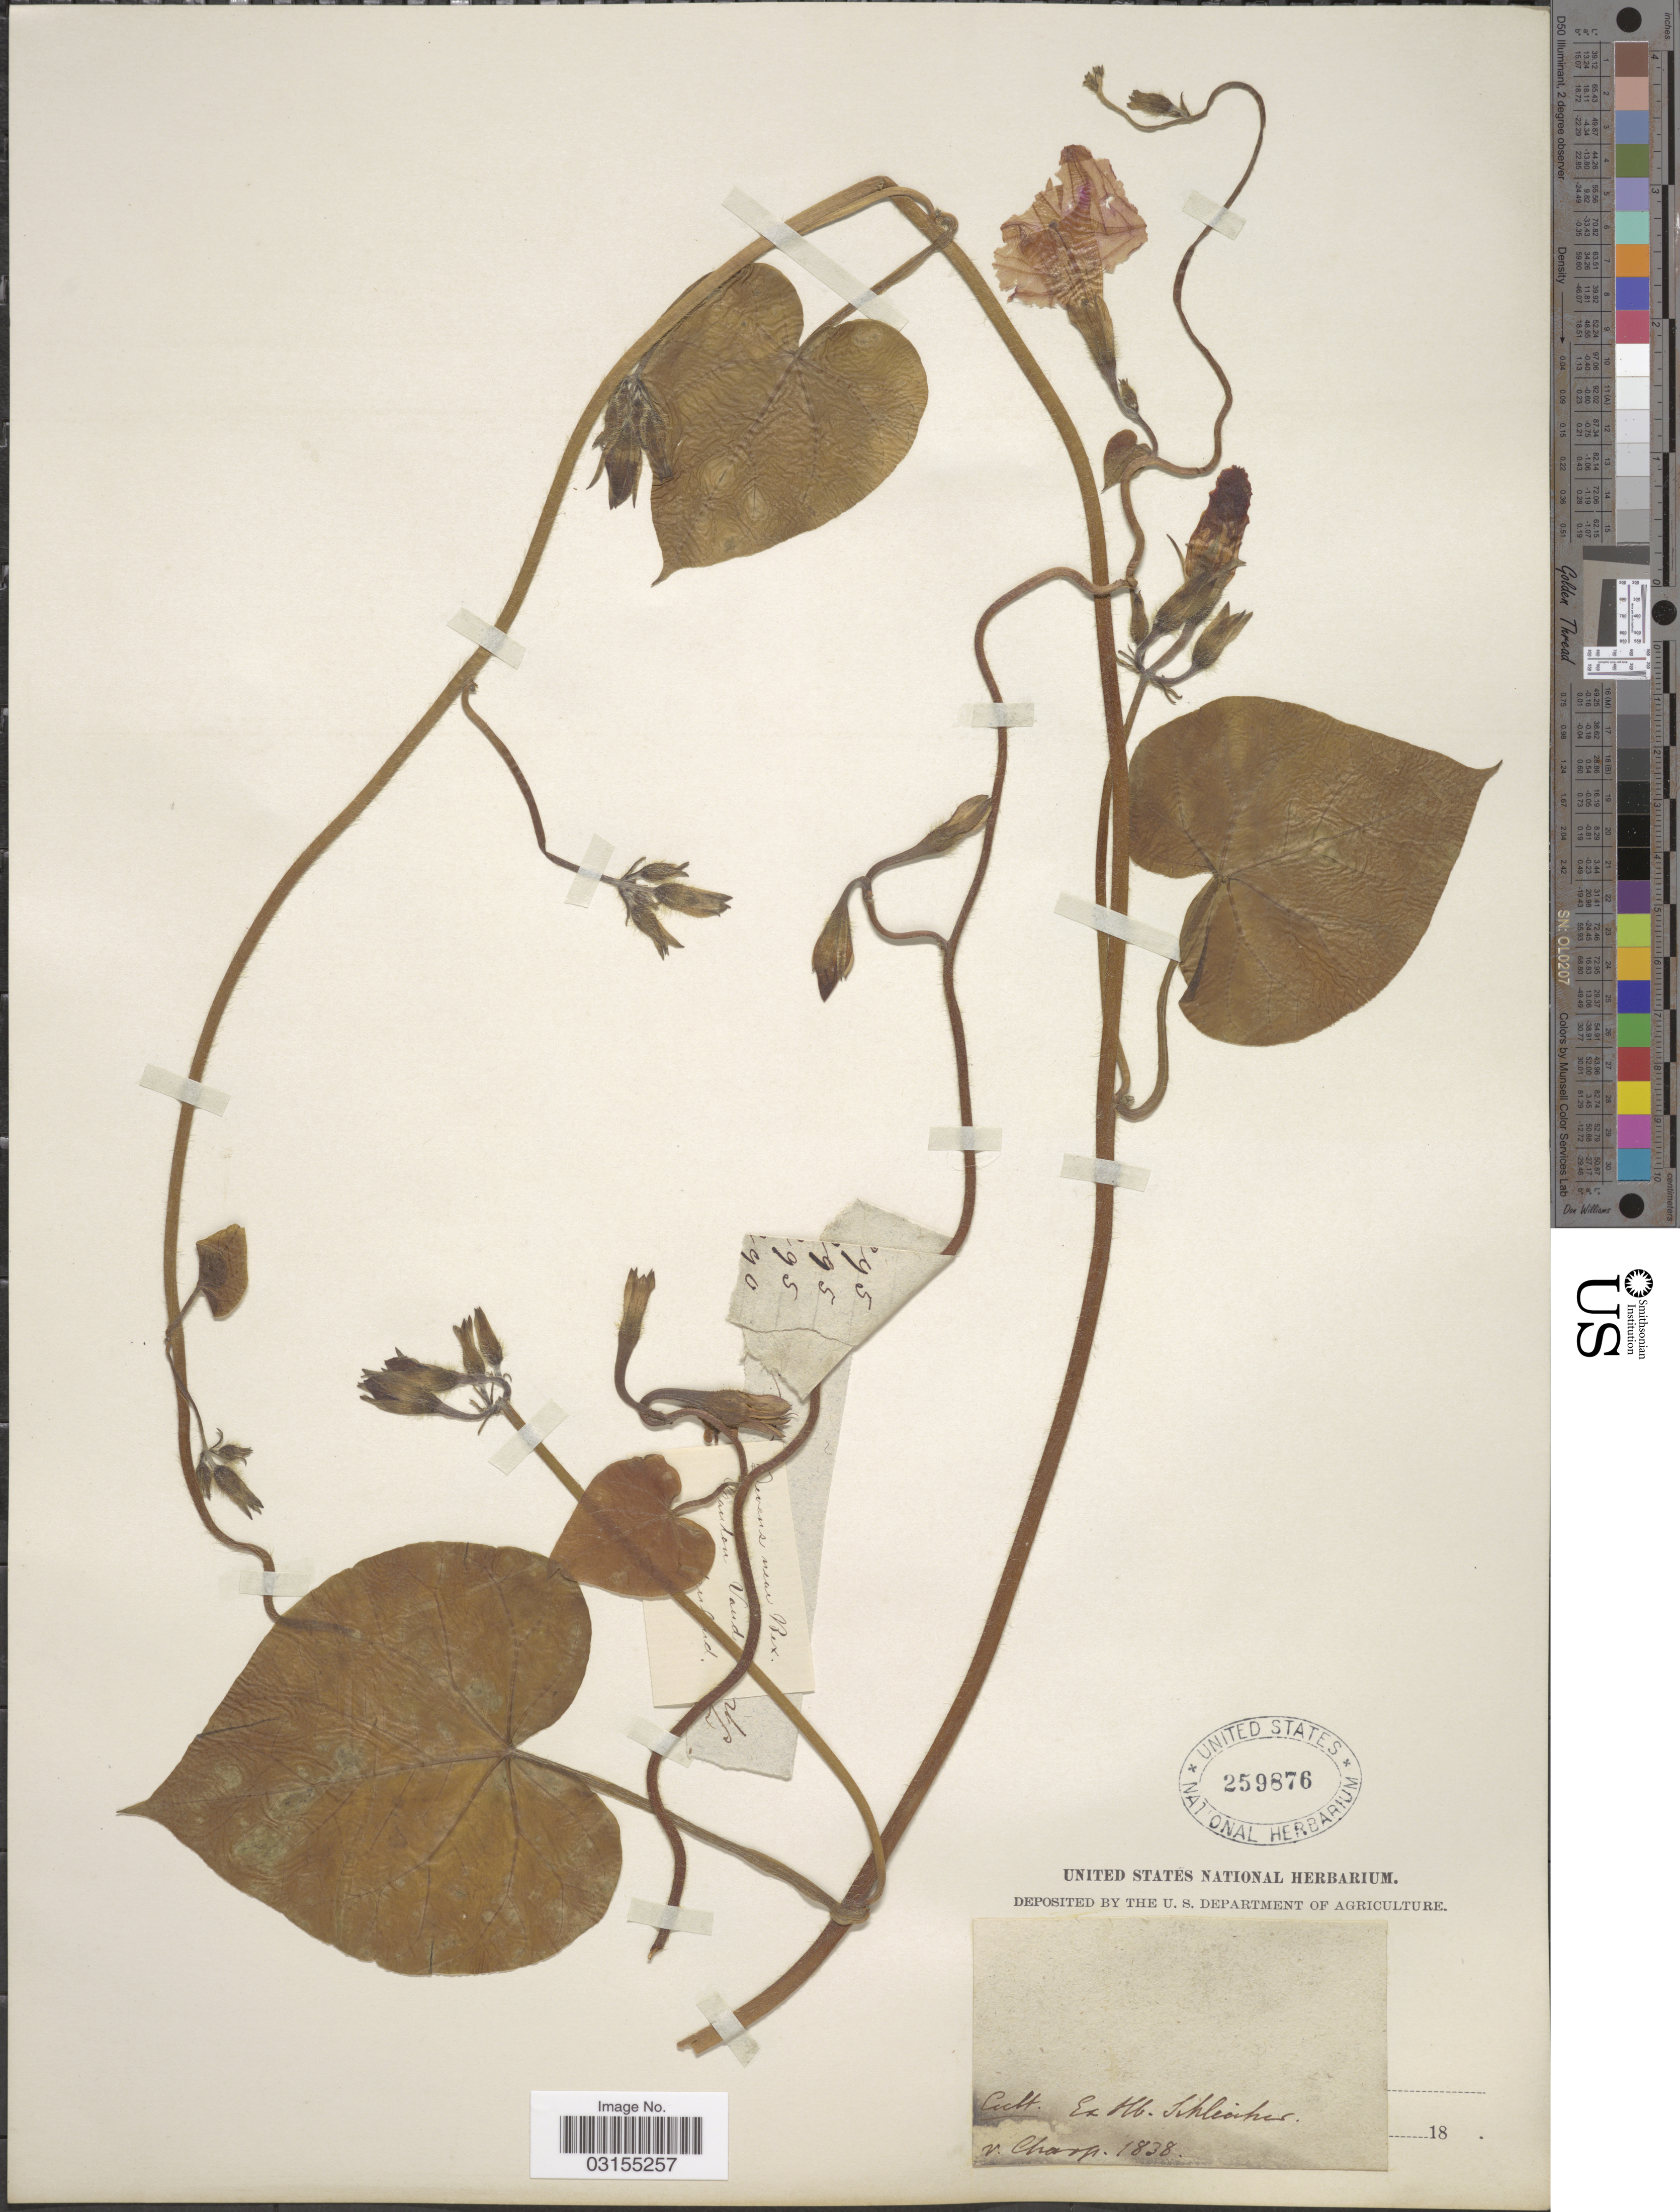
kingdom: Plantae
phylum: Tracheophyta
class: Magnoliopsida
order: Solanales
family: Convolvulaceae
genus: Ipomoea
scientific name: Ipomoea purpurea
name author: (L.) Roth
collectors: ex herb. Schleicher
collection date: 1838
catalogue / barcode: US 259876